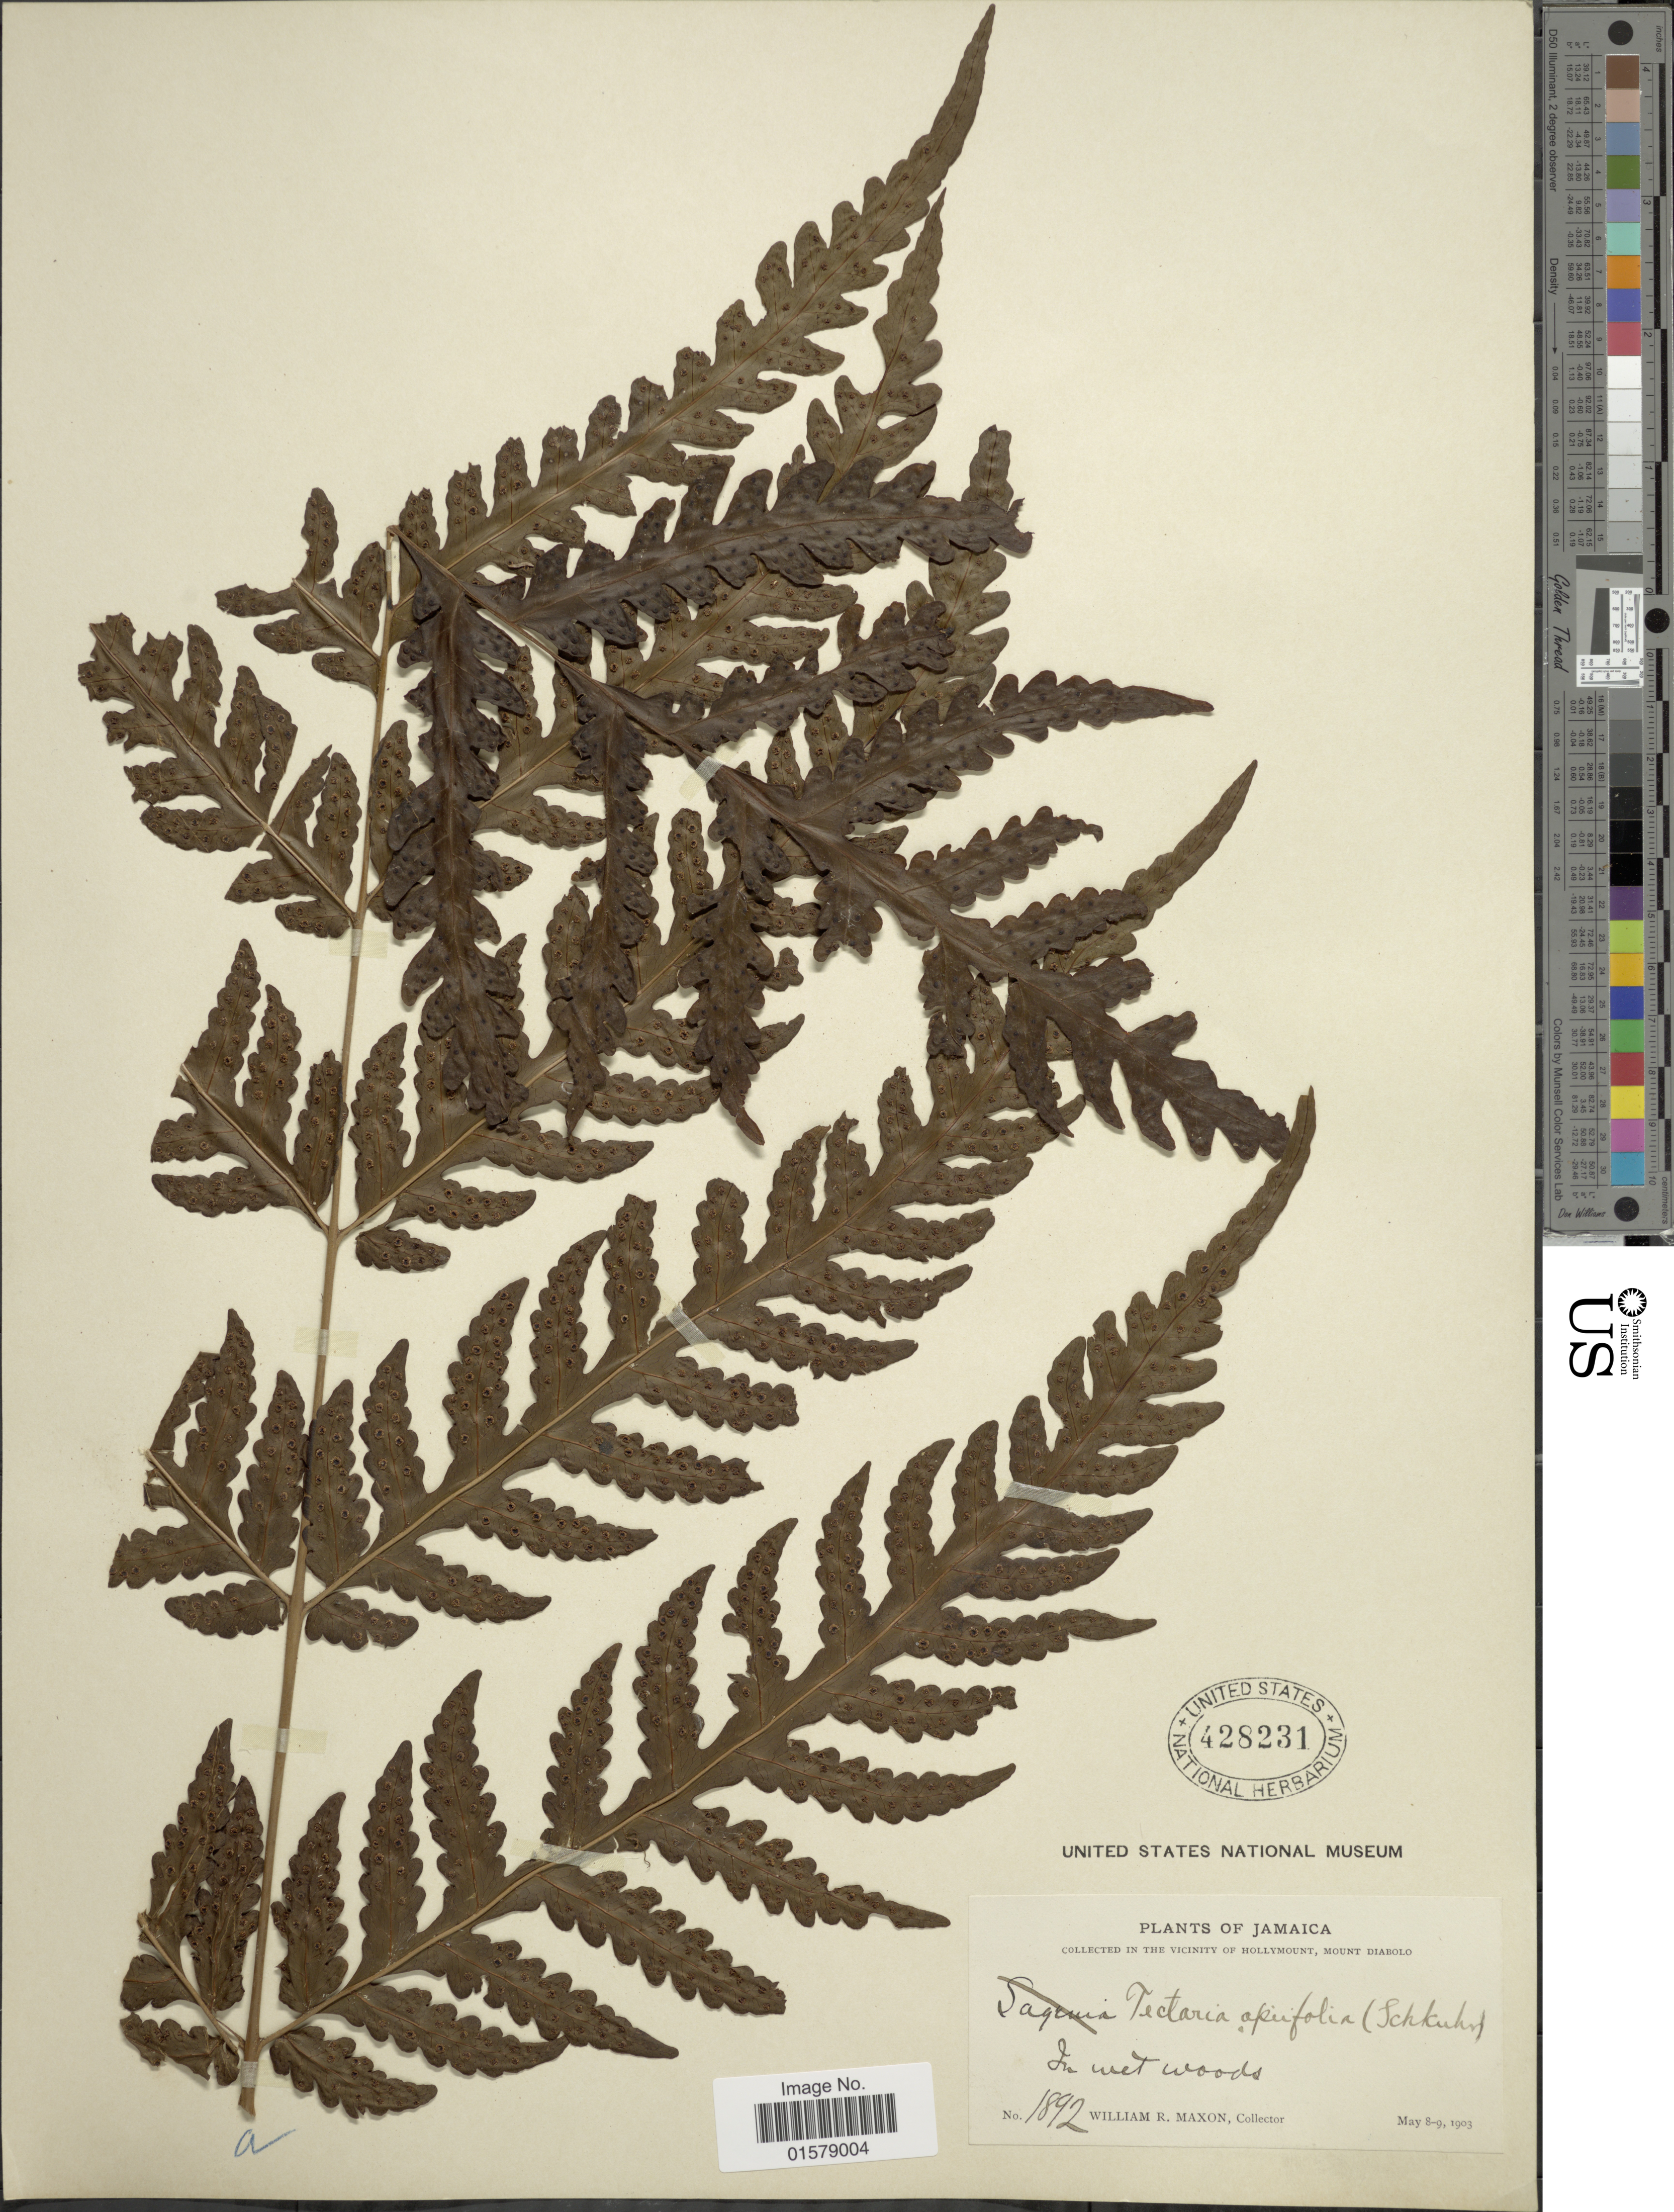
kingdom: Plantae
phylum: Tracheophyta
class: Polypodiopsida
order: Polypodiales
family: Tectariaceae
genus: Tectaria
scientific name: Tectaria apiifolia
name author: (Schkuhr) Copel.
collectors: W. R. Maxon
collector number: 1892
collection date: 1903-05-08/1903-05-09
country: Jamaica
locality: The Vicinity of Hollymount, Mount Diablo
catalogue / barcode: US 428231